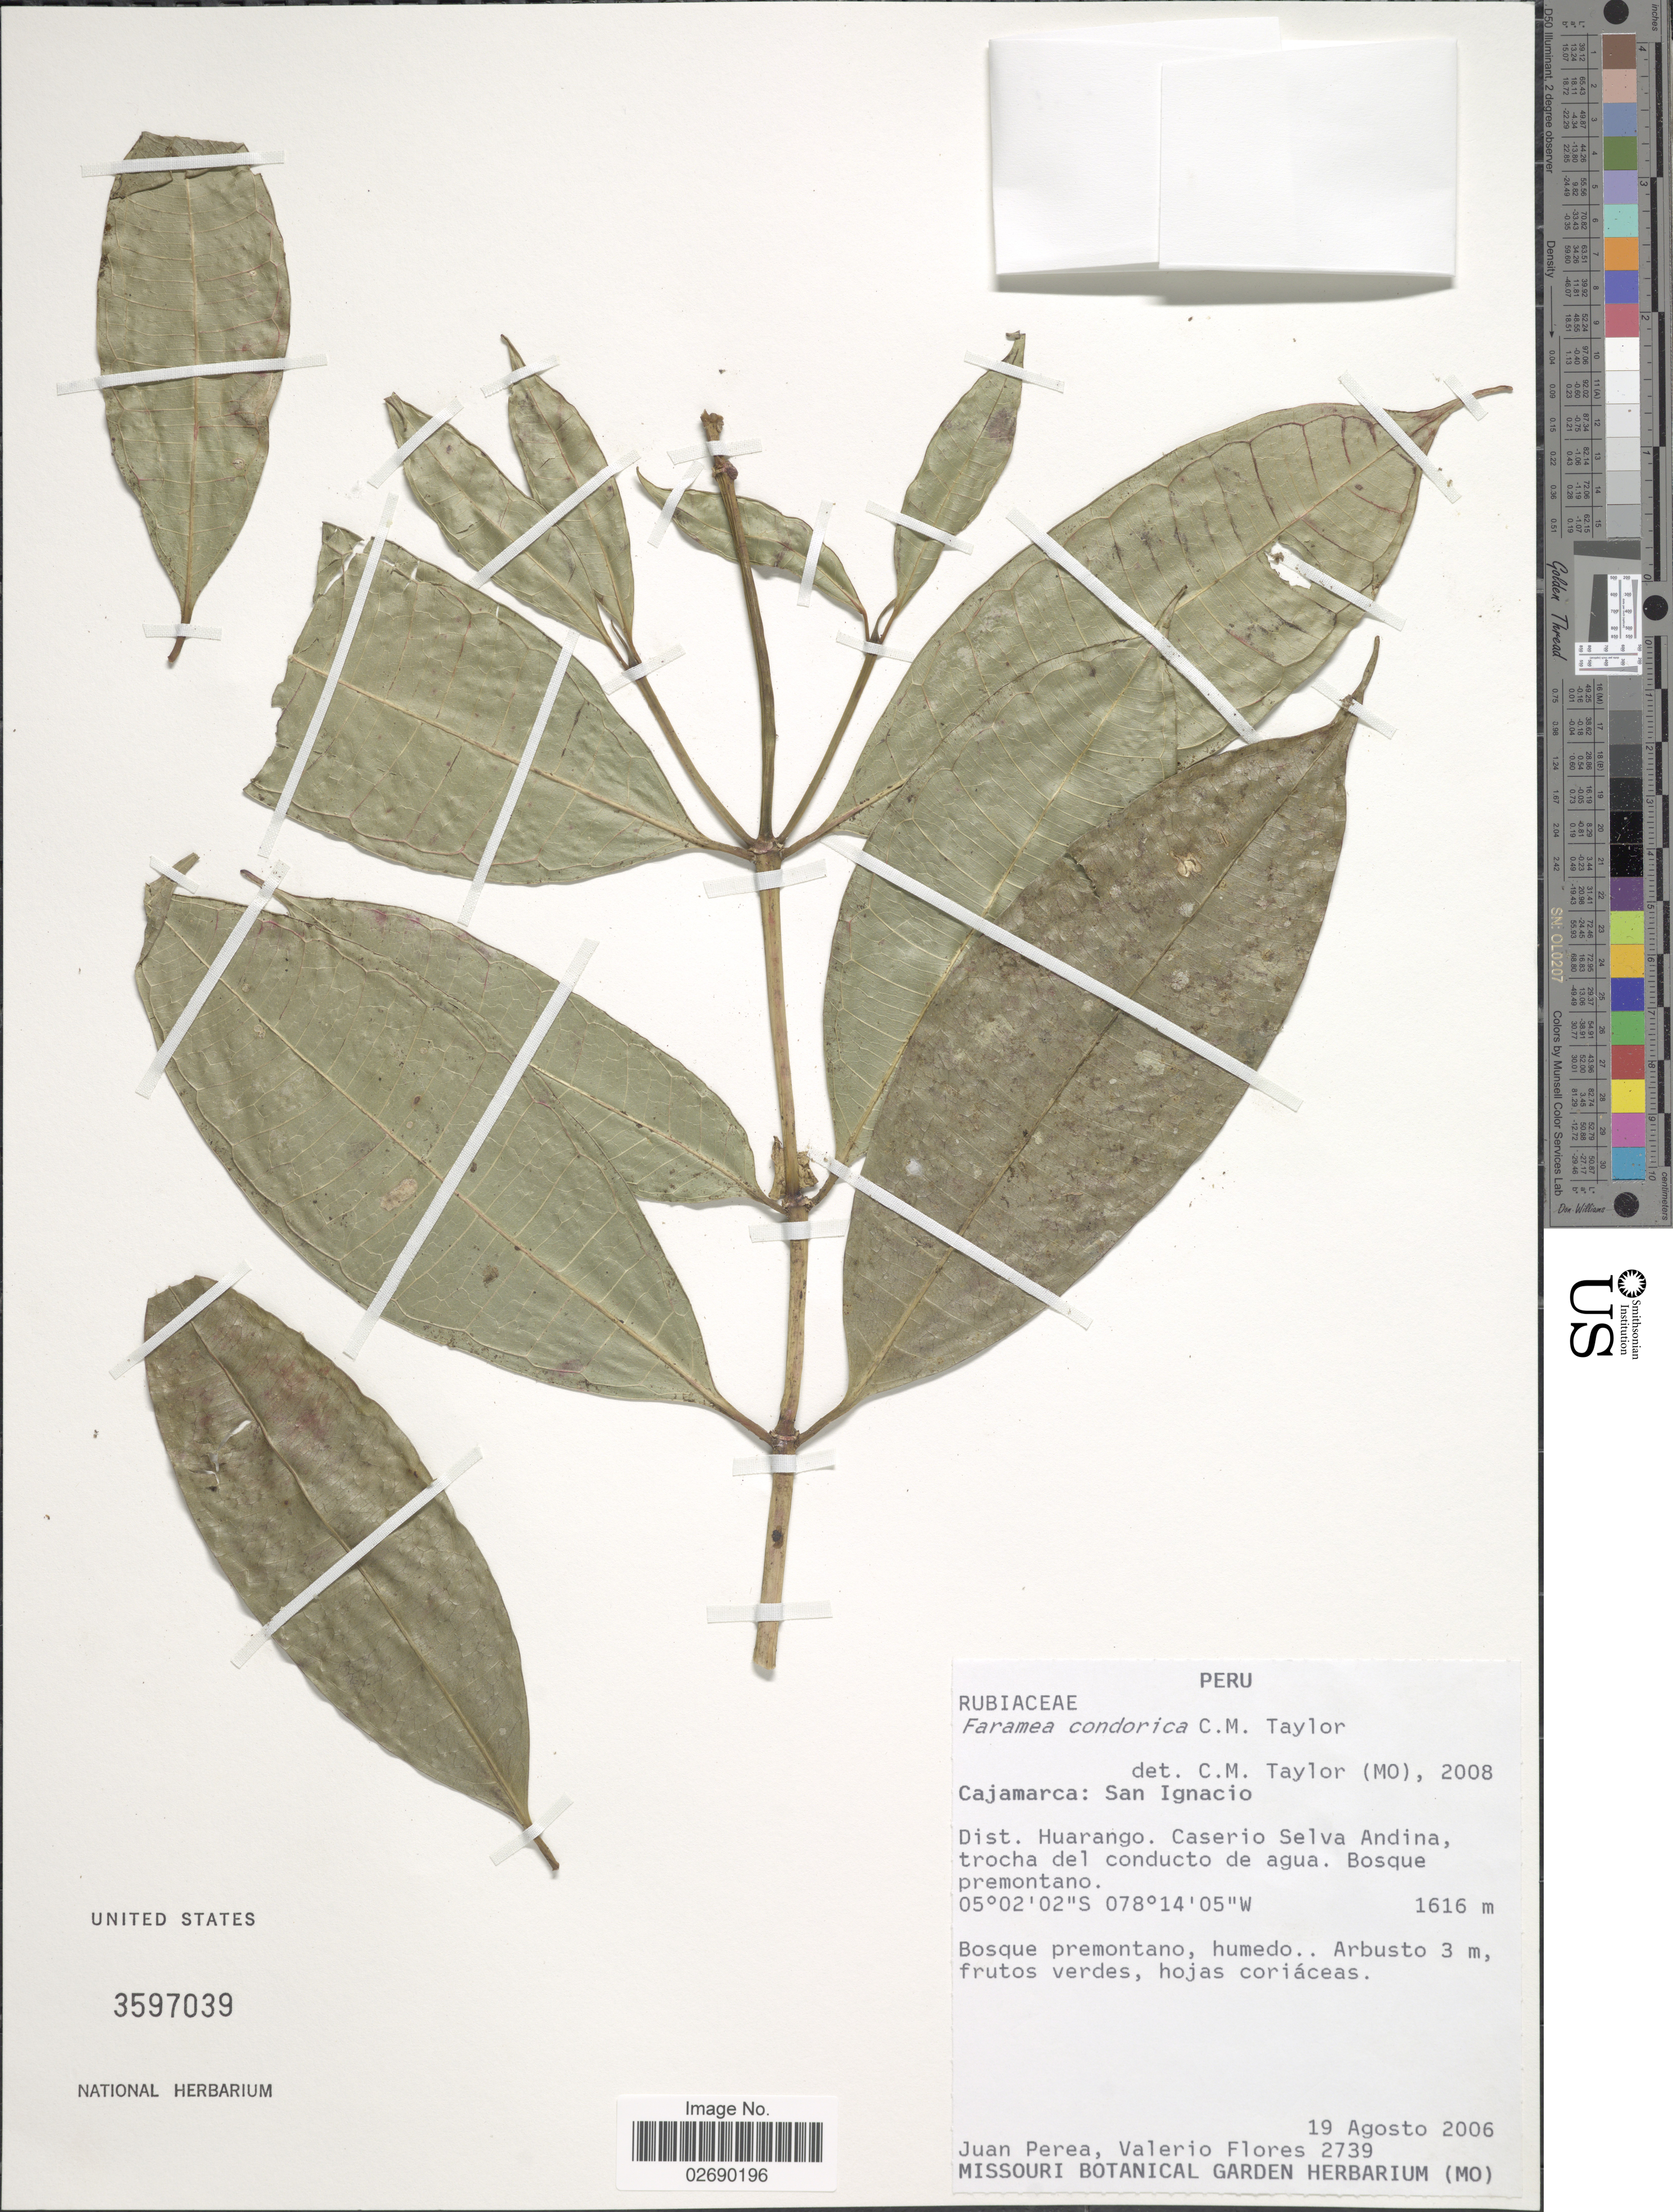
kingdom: Plantae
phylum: Tracheophyta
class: Magnoliopsida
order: Gentianales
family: Rubiaceae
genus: Faramea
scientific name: Faramea condorica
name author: C.M. Taylor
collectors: J. Perea & V. Flores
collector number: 2739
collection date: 2006-08-19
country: Peru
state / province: Cajamarca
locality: San Ignacio, Dist. Huarango. Caserio Selva Andina, trocha del conducto de agua. Bosque premontano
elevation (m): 1616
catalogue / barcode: US 3597039